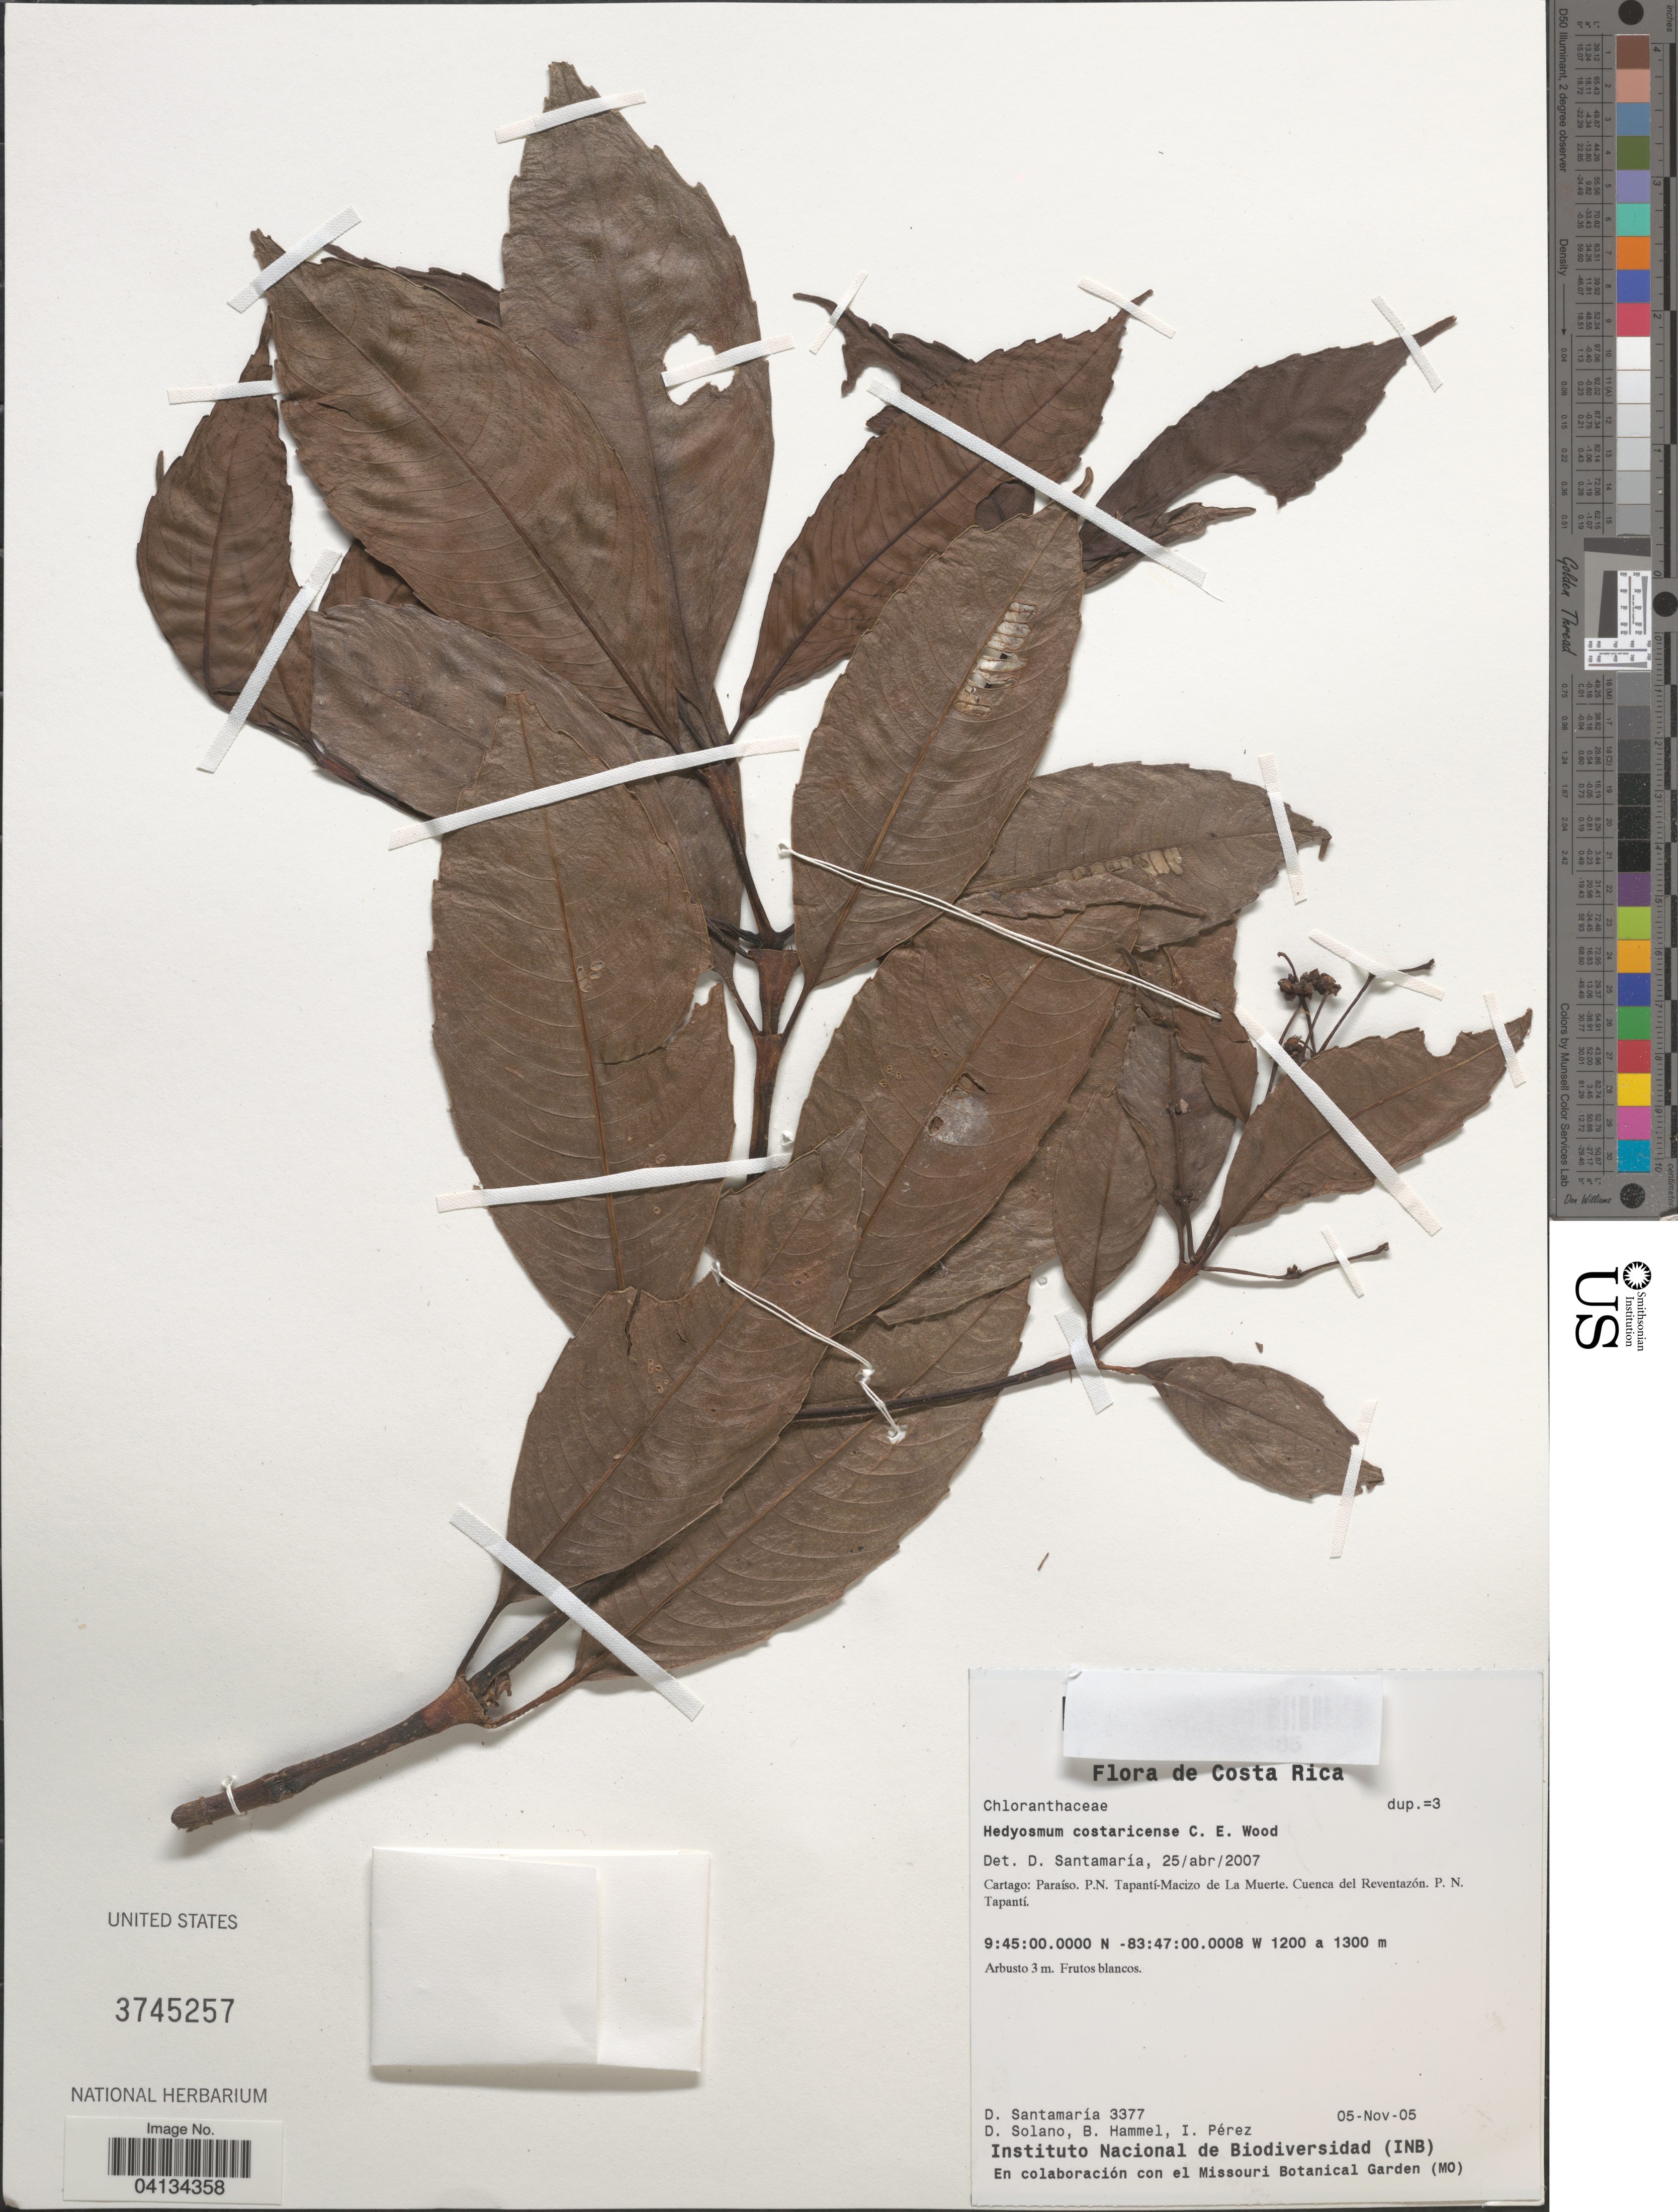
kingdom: Plantae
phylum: Tracheophyta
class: Magnoliopsida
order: Chloranthales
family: Chloranthaceae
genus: Hedyosmum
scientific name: Hedyosmum costaricense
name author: C.E. Wood ex W.C. Burger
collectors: D. Santamaria, D. Solano, B. Hammel & I. Pérez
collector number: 3377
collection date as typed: Transcribed d/m/y: 5/11/5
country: Costa Rica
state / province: Cartago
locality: Paraíso. P.N. Tapantí-Macizo de La Muerte. Cuenca del Reventazón. P. N. Tapantí.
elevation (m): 1200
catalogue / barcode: US 3745257